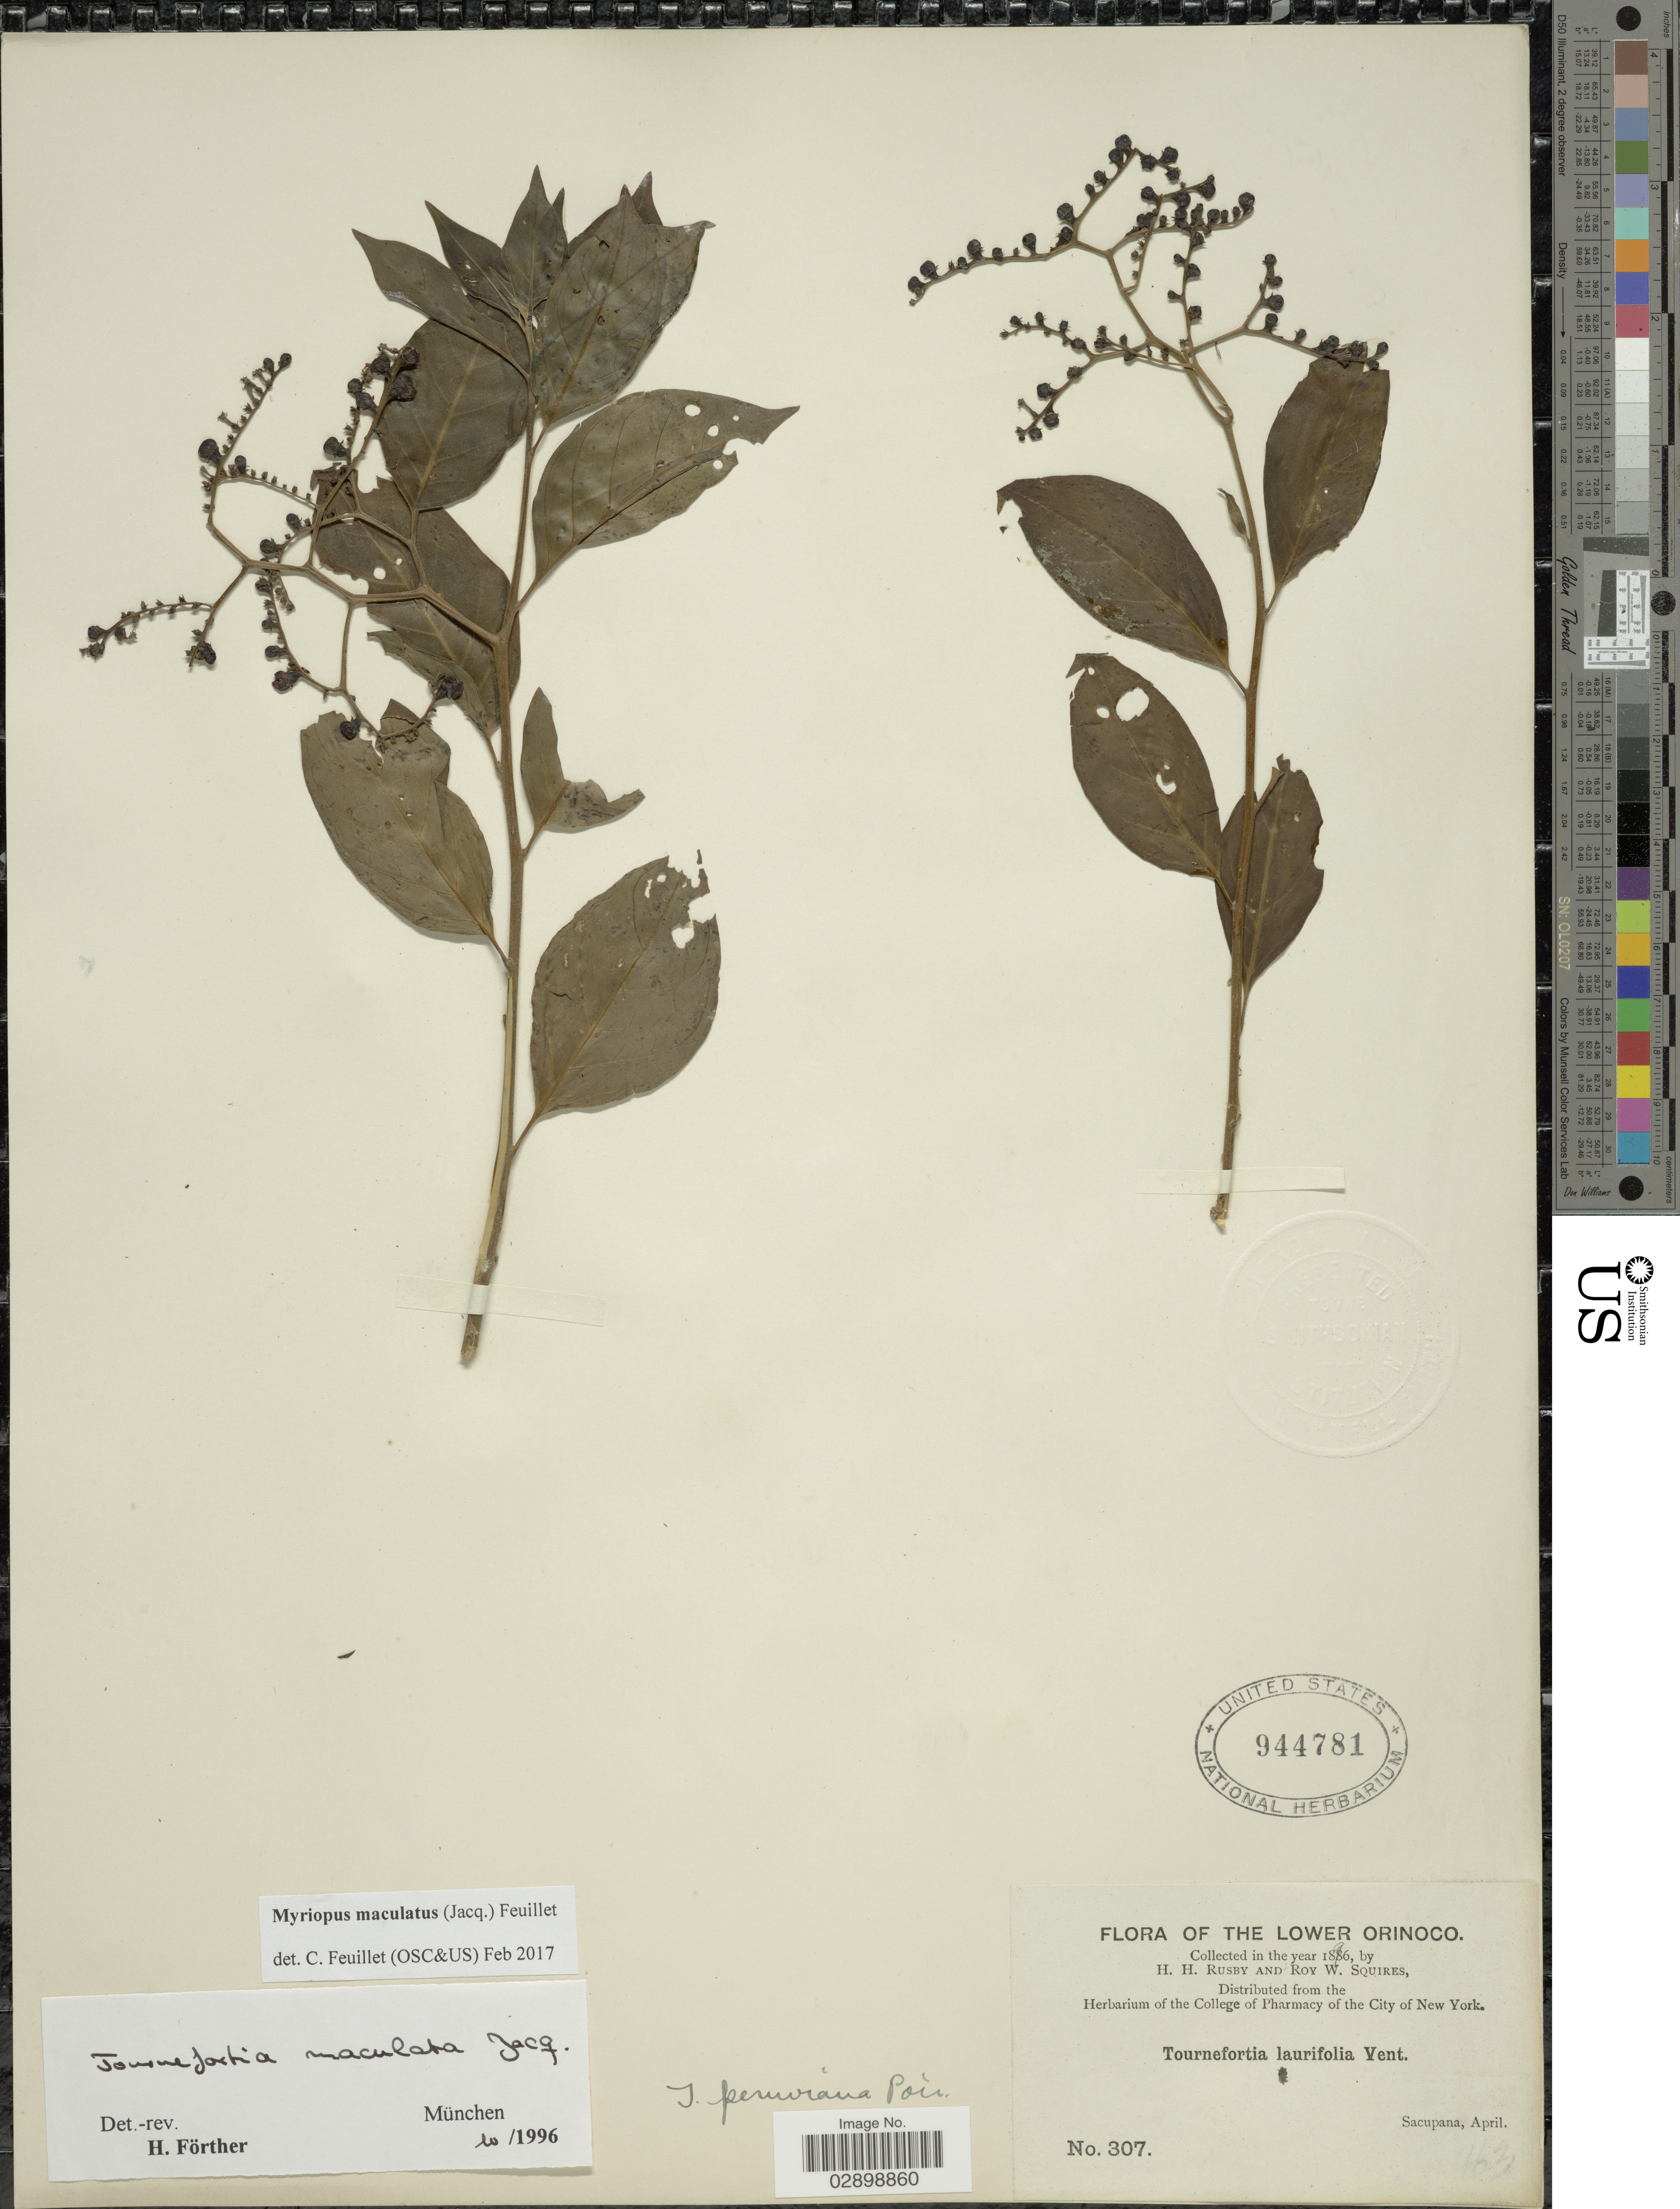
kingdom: Plantae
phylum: Tracheophyta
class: Magnoliopsida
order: Boraginales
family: Heliotropiaceae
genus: Myriopus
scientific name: Myriopus maculatus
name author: (Jacq.) Feuillet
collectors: H. H. Rusby & R. Squires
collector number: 307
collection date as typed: April 1896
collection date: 1896-04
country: Venezuela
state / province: Delta Amacuro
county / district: Antonio Díaz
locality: Lower Orinoco, Sacupana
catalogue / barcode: US 944781